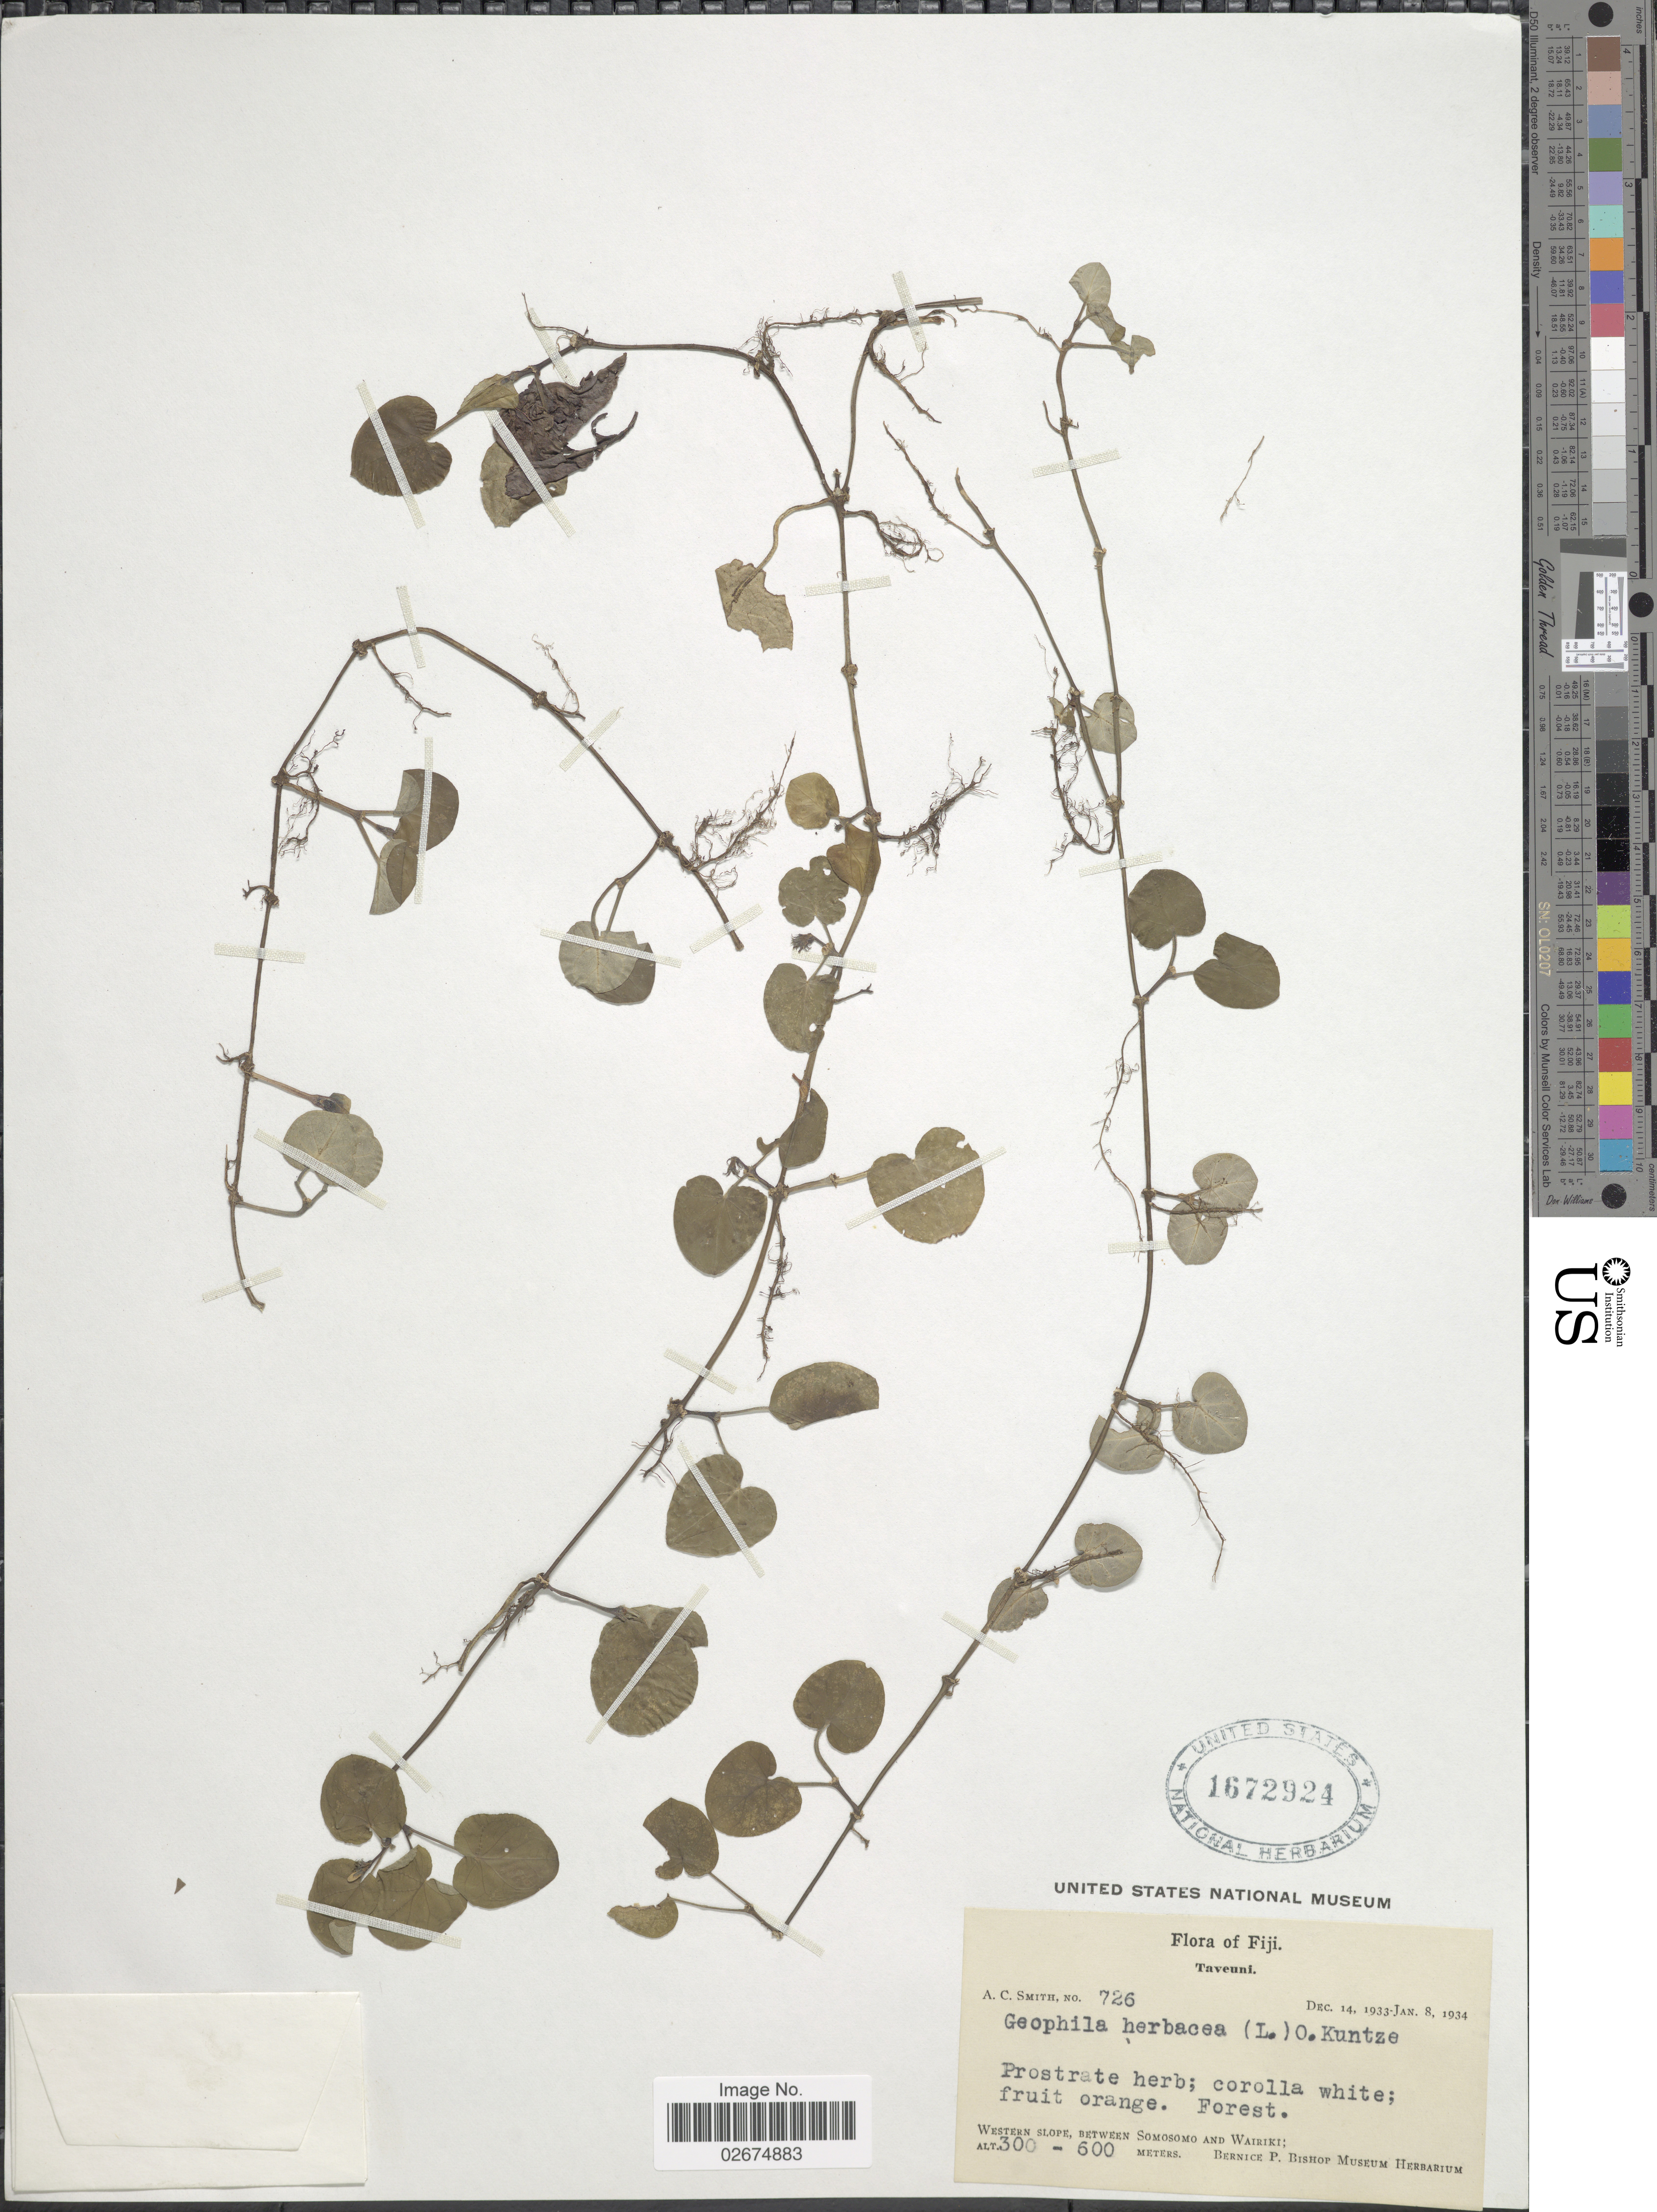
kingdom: Plantae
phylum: Tracheophyta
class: Magnoliopsida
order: Gentianales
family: Rubiaceae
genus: Geophila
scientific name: Geophila repens var. asiatica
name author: (Cham. & Schltdl.) Fosberg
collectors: A. C. Smith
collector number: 726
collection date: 1933-12-14/1934-01-08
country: Fiji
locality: Taveuni. Western slope, between Somosomo and Wairik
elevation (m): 300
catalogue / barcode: US 1672924